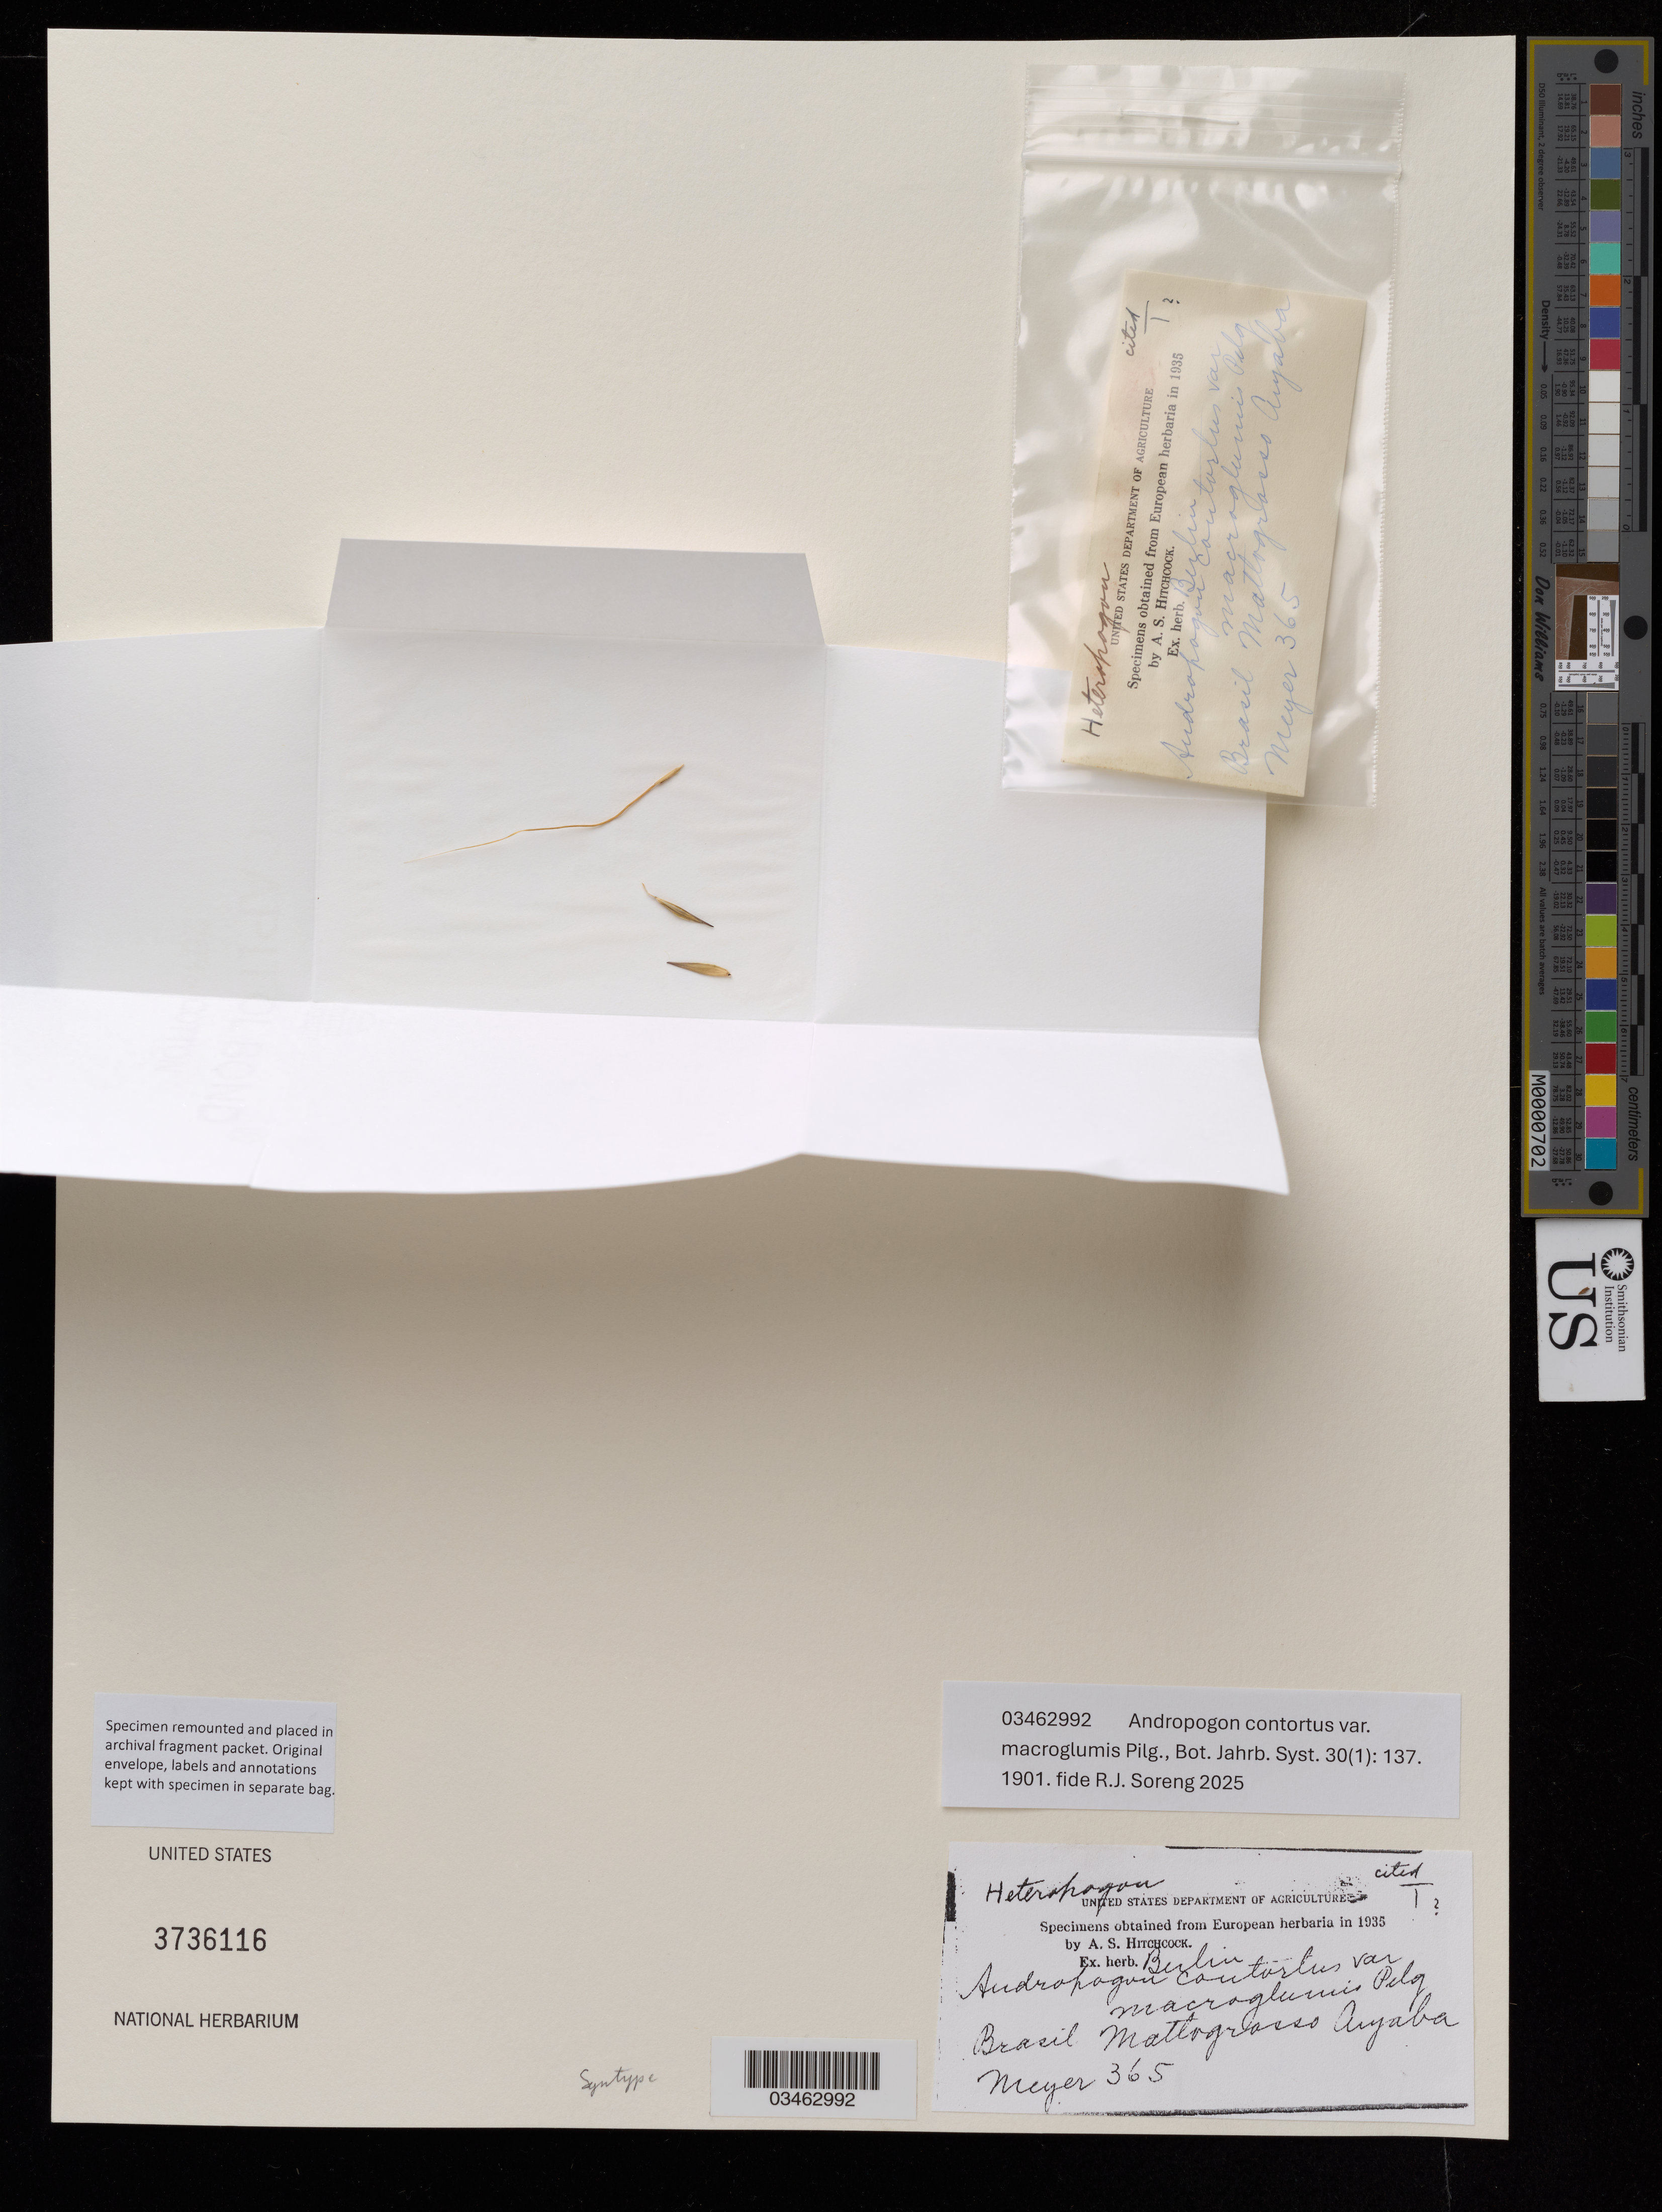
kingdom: Plantae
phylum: Tracheophyta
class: Liliopsida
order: Poales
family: Poaceae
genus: Andropogon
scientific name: Andropogon contortus var. macroglumis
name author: Pilg.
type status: Syntype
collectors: H. Meyer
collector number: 365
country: Brazil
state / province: Mato Grosso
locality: Cuyaba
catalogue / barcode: US 3736116